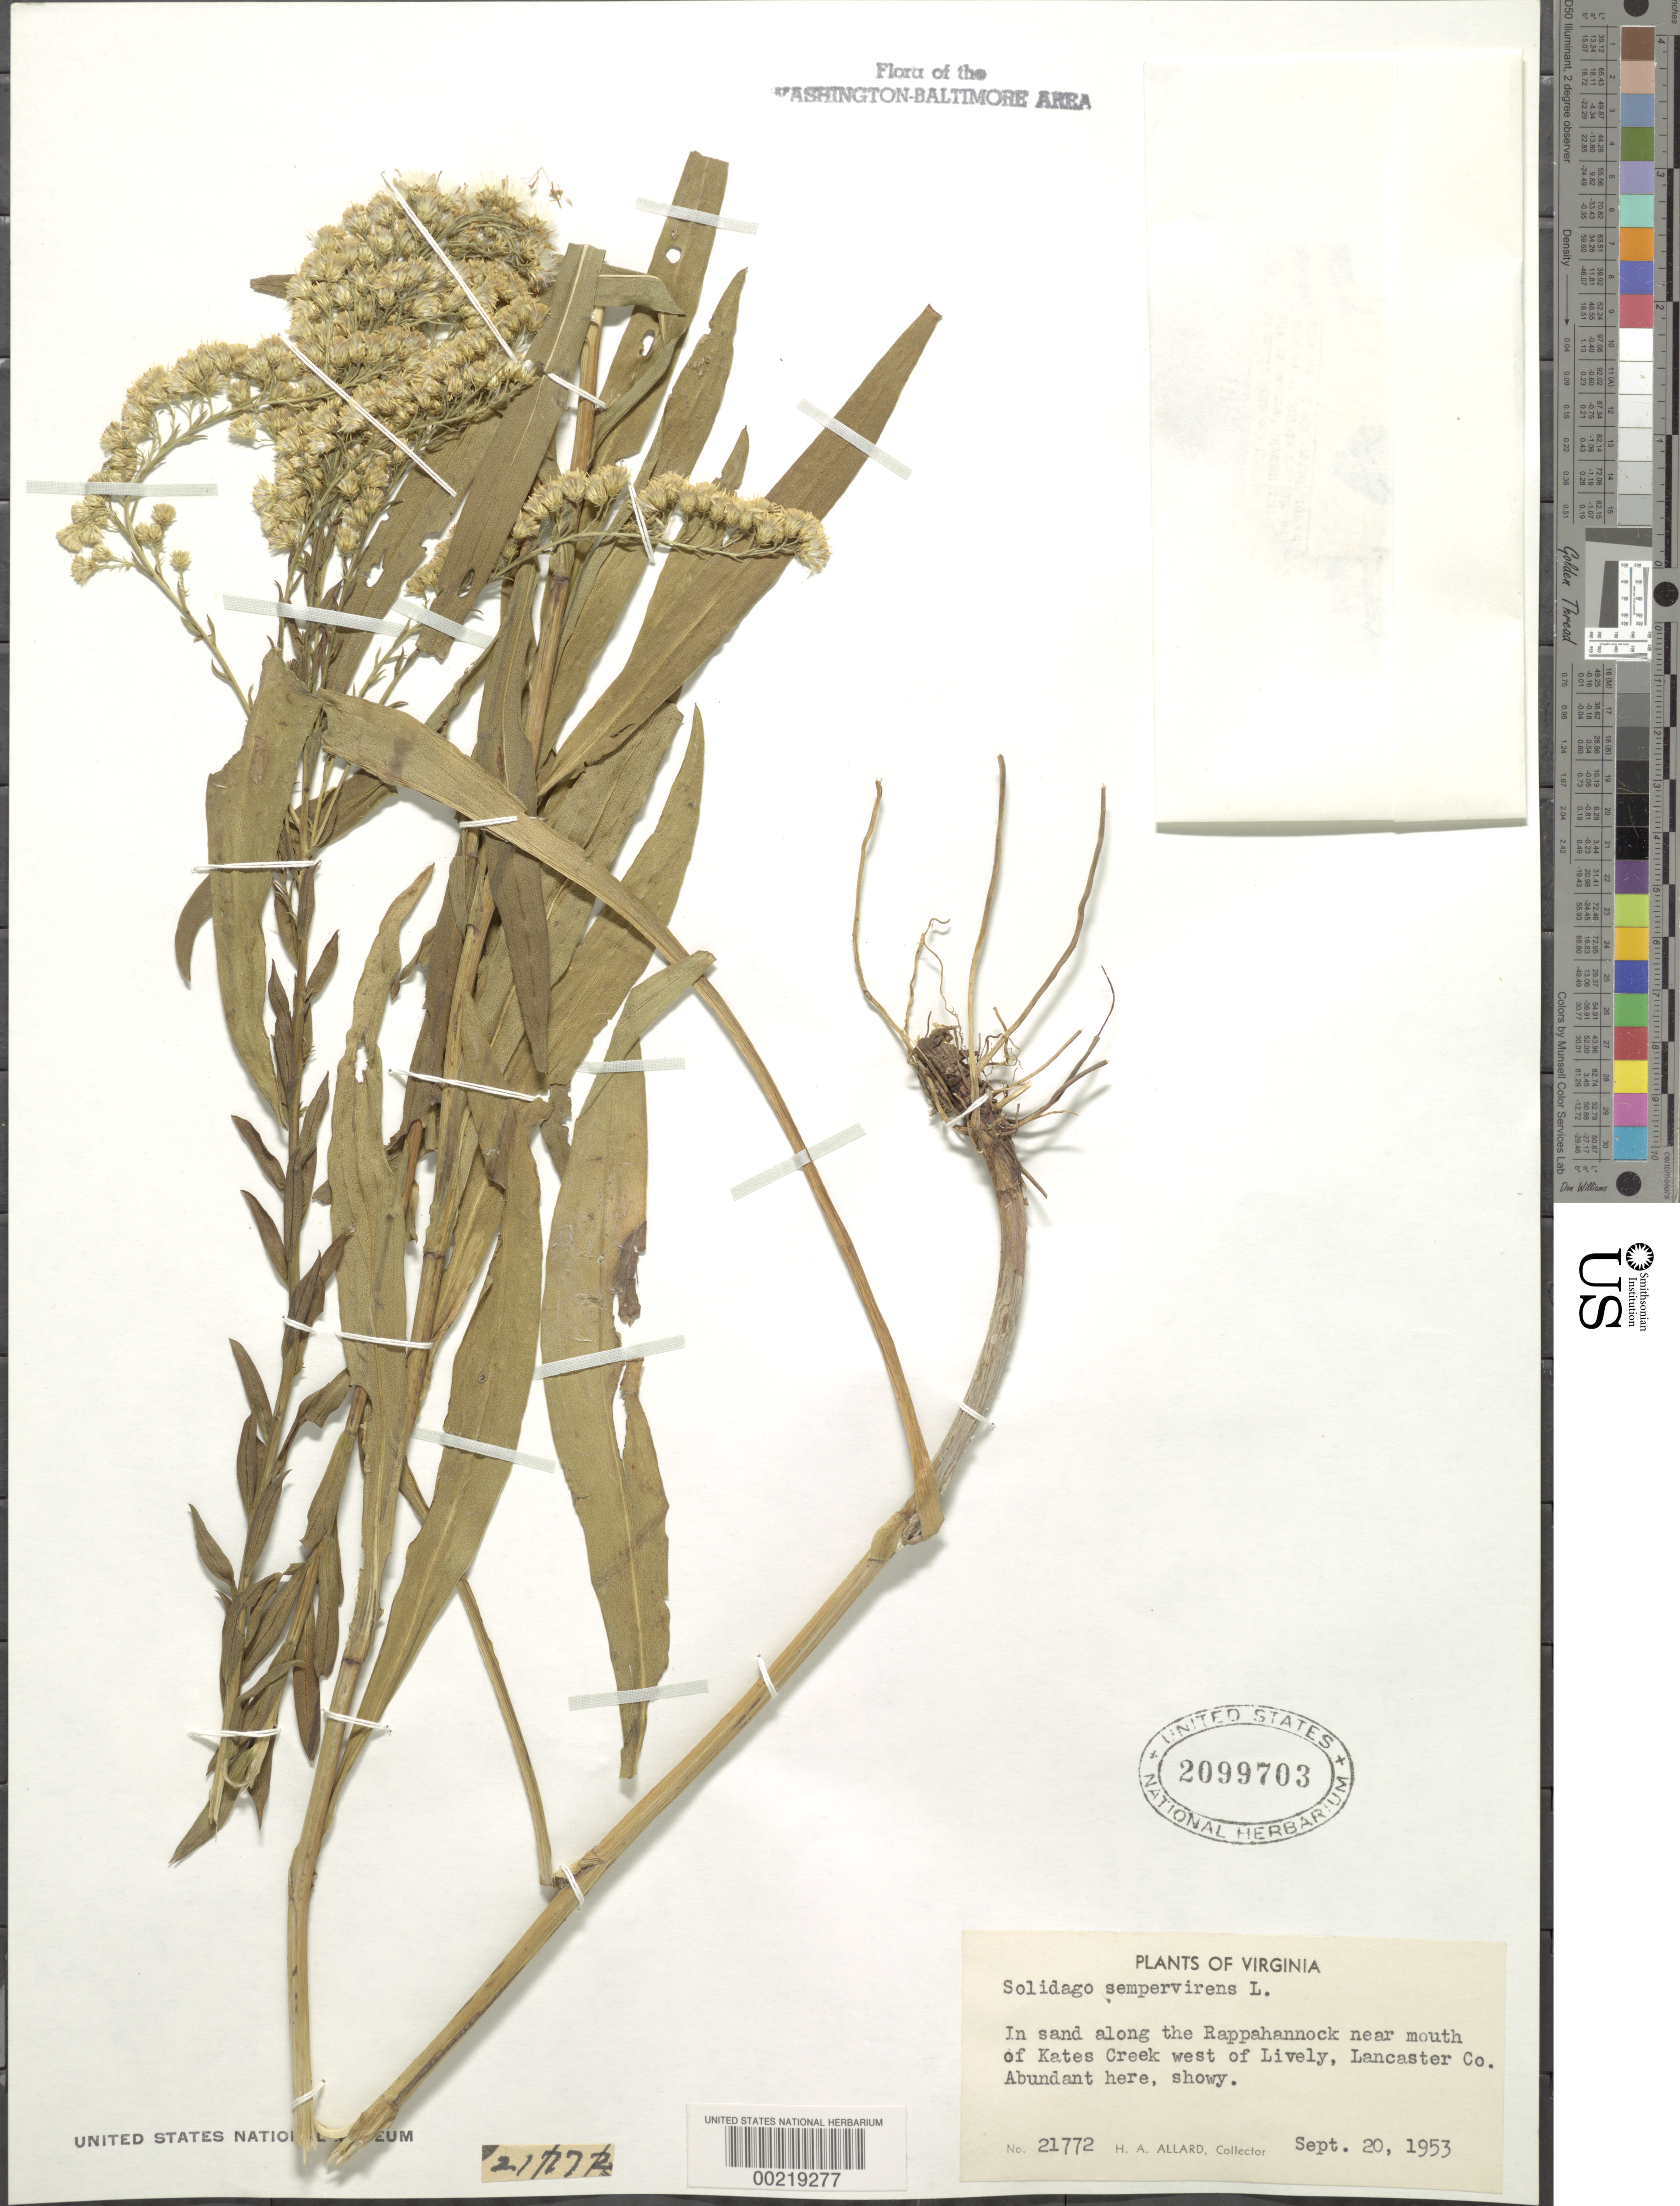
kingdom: Plantae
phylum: Tracheophyta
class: Magnoliopsida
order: Asterales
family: Asteraceae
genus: Solidago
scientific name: Solidago sempervirens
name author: L.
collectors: H. A. Allard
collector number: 21772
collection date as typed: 20 Sep 1953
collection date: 1953-09-20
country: United States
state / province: Virginia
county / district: Lancaster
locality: Rappahannock River near mouth of Kates Creek west of Lively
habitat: Sand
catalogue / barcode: US 2099703